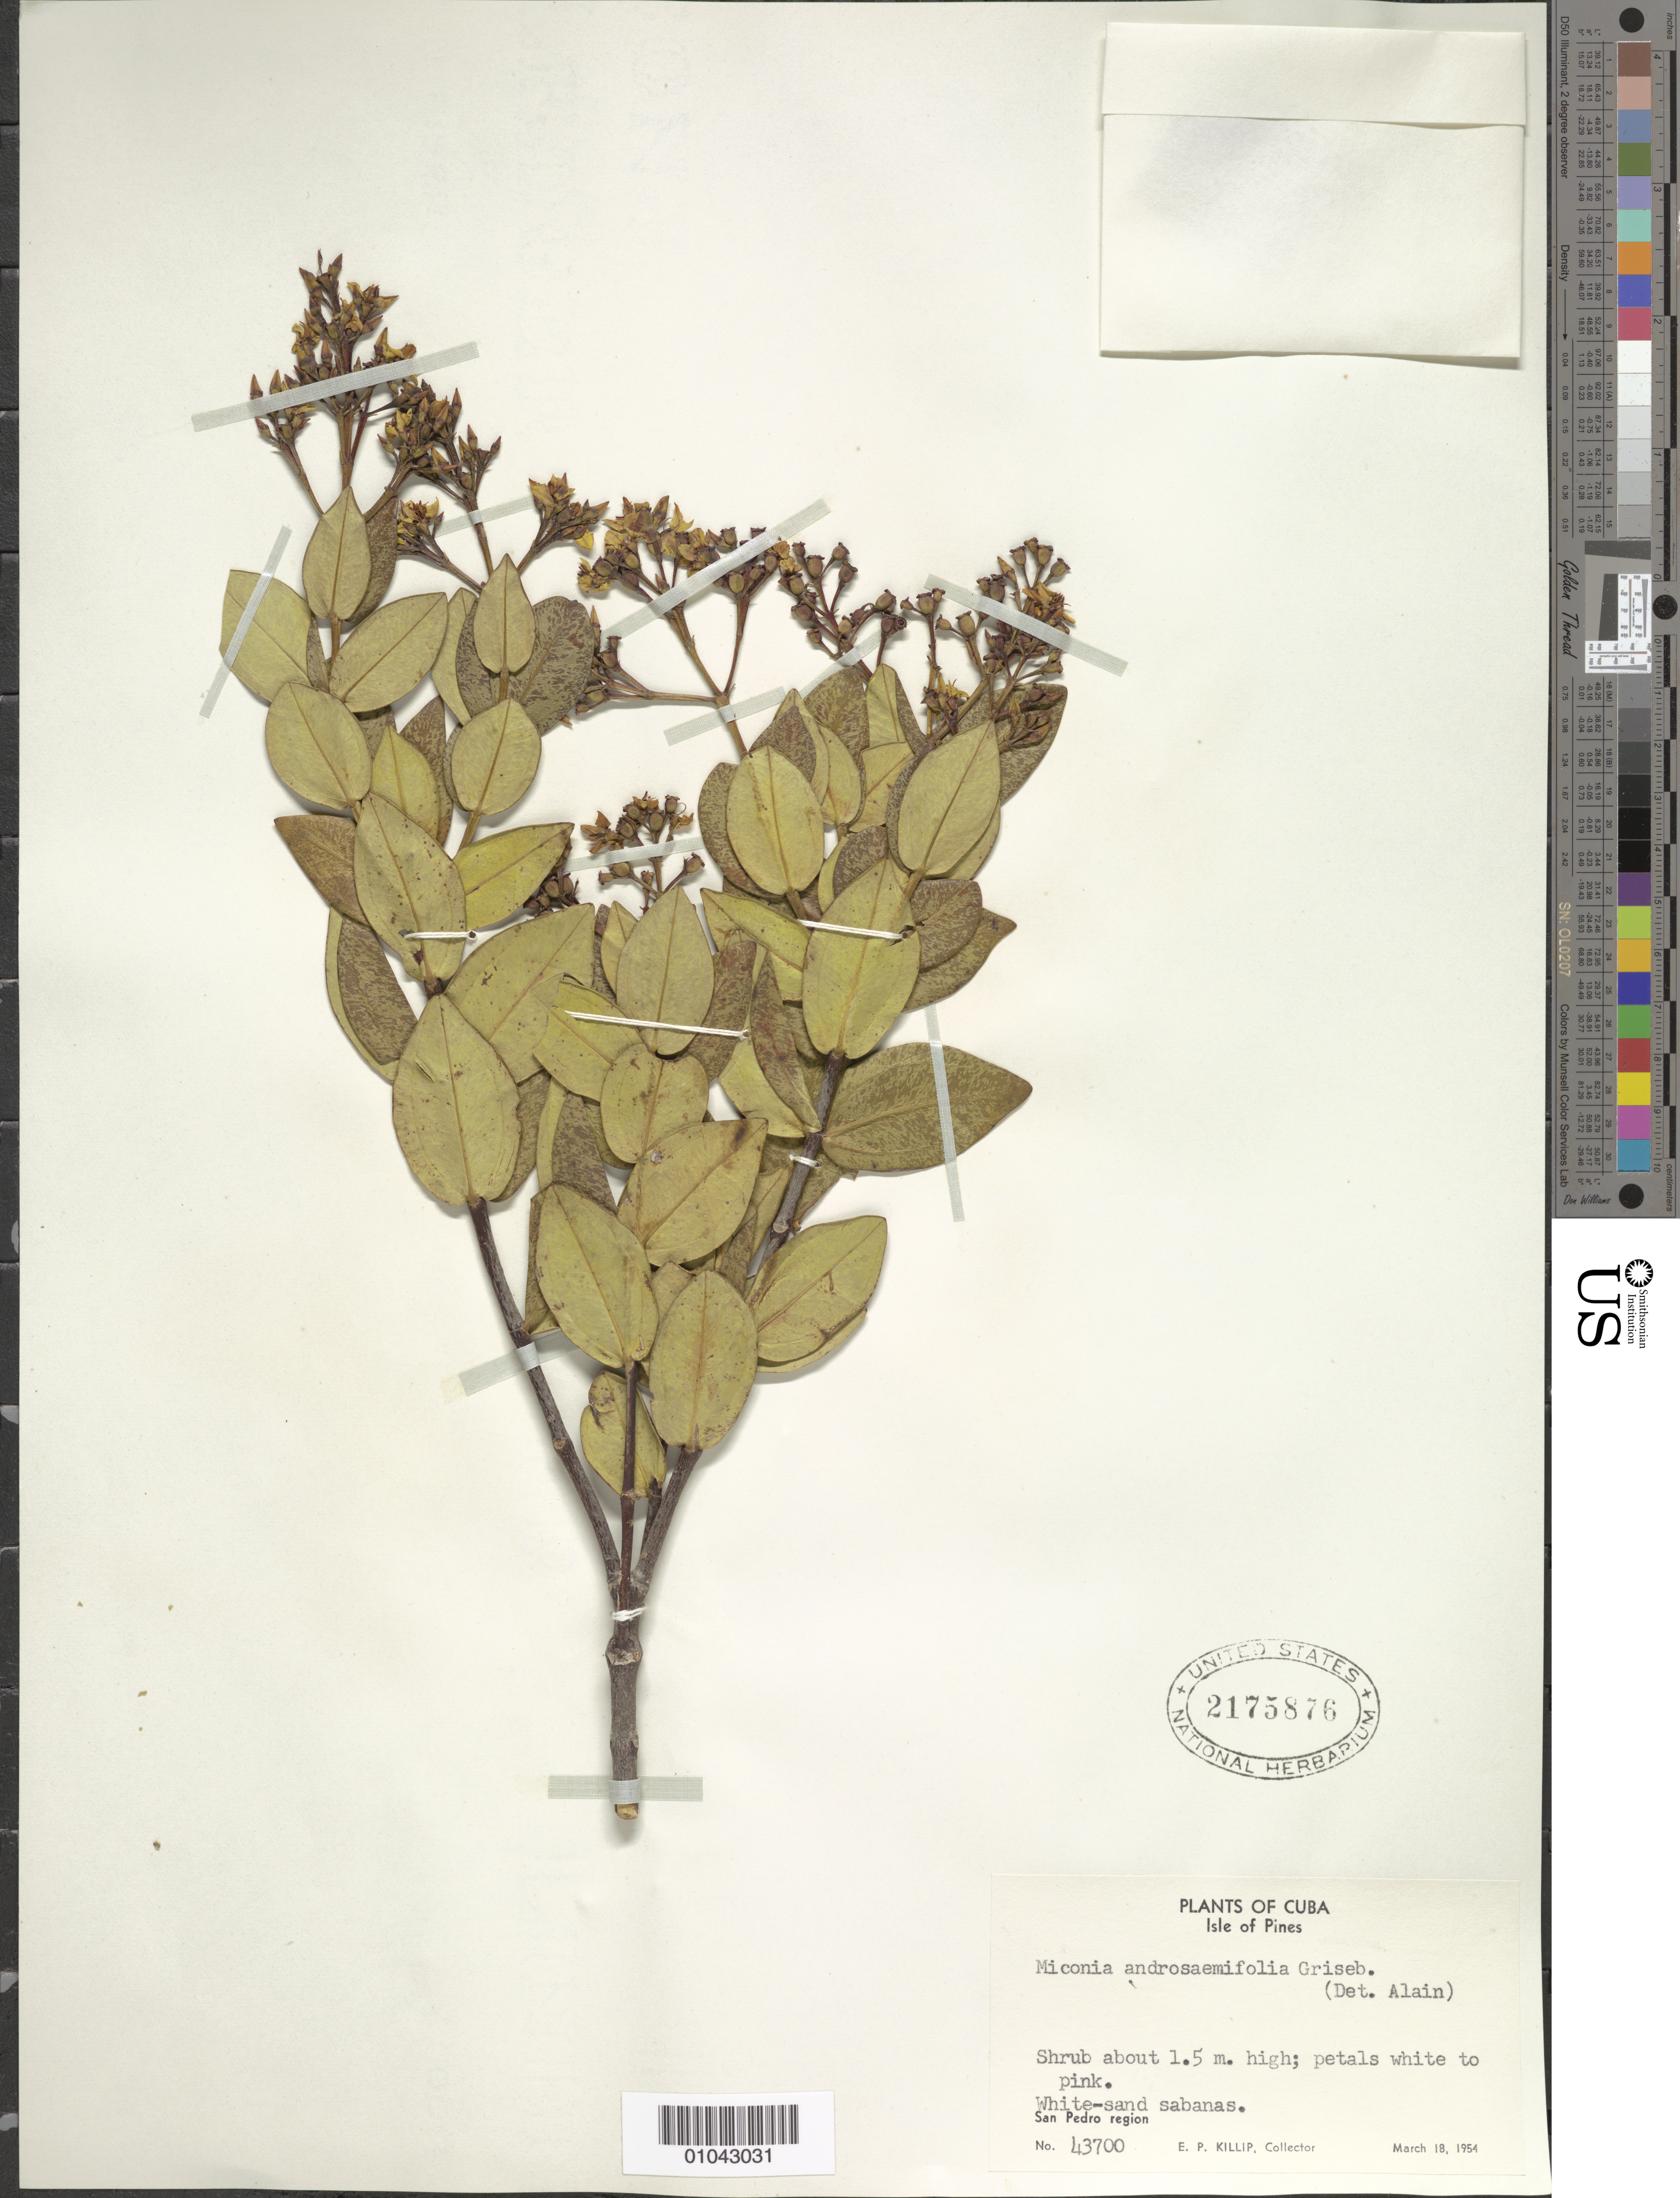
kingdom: Plantae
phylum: Tracheophyta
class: Magnoliopsida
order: Myrtales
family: Melastomataceae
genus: Miconia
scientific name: Miconia androsaemifolia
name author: Griseb.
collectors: E. P. Killip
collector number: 43700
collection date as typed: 18 Mar 1954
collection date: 1954-03-18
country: Cuba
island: Isla de la Juventud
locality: San Pedro region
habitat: White sand savannas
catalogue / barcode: US 2175876